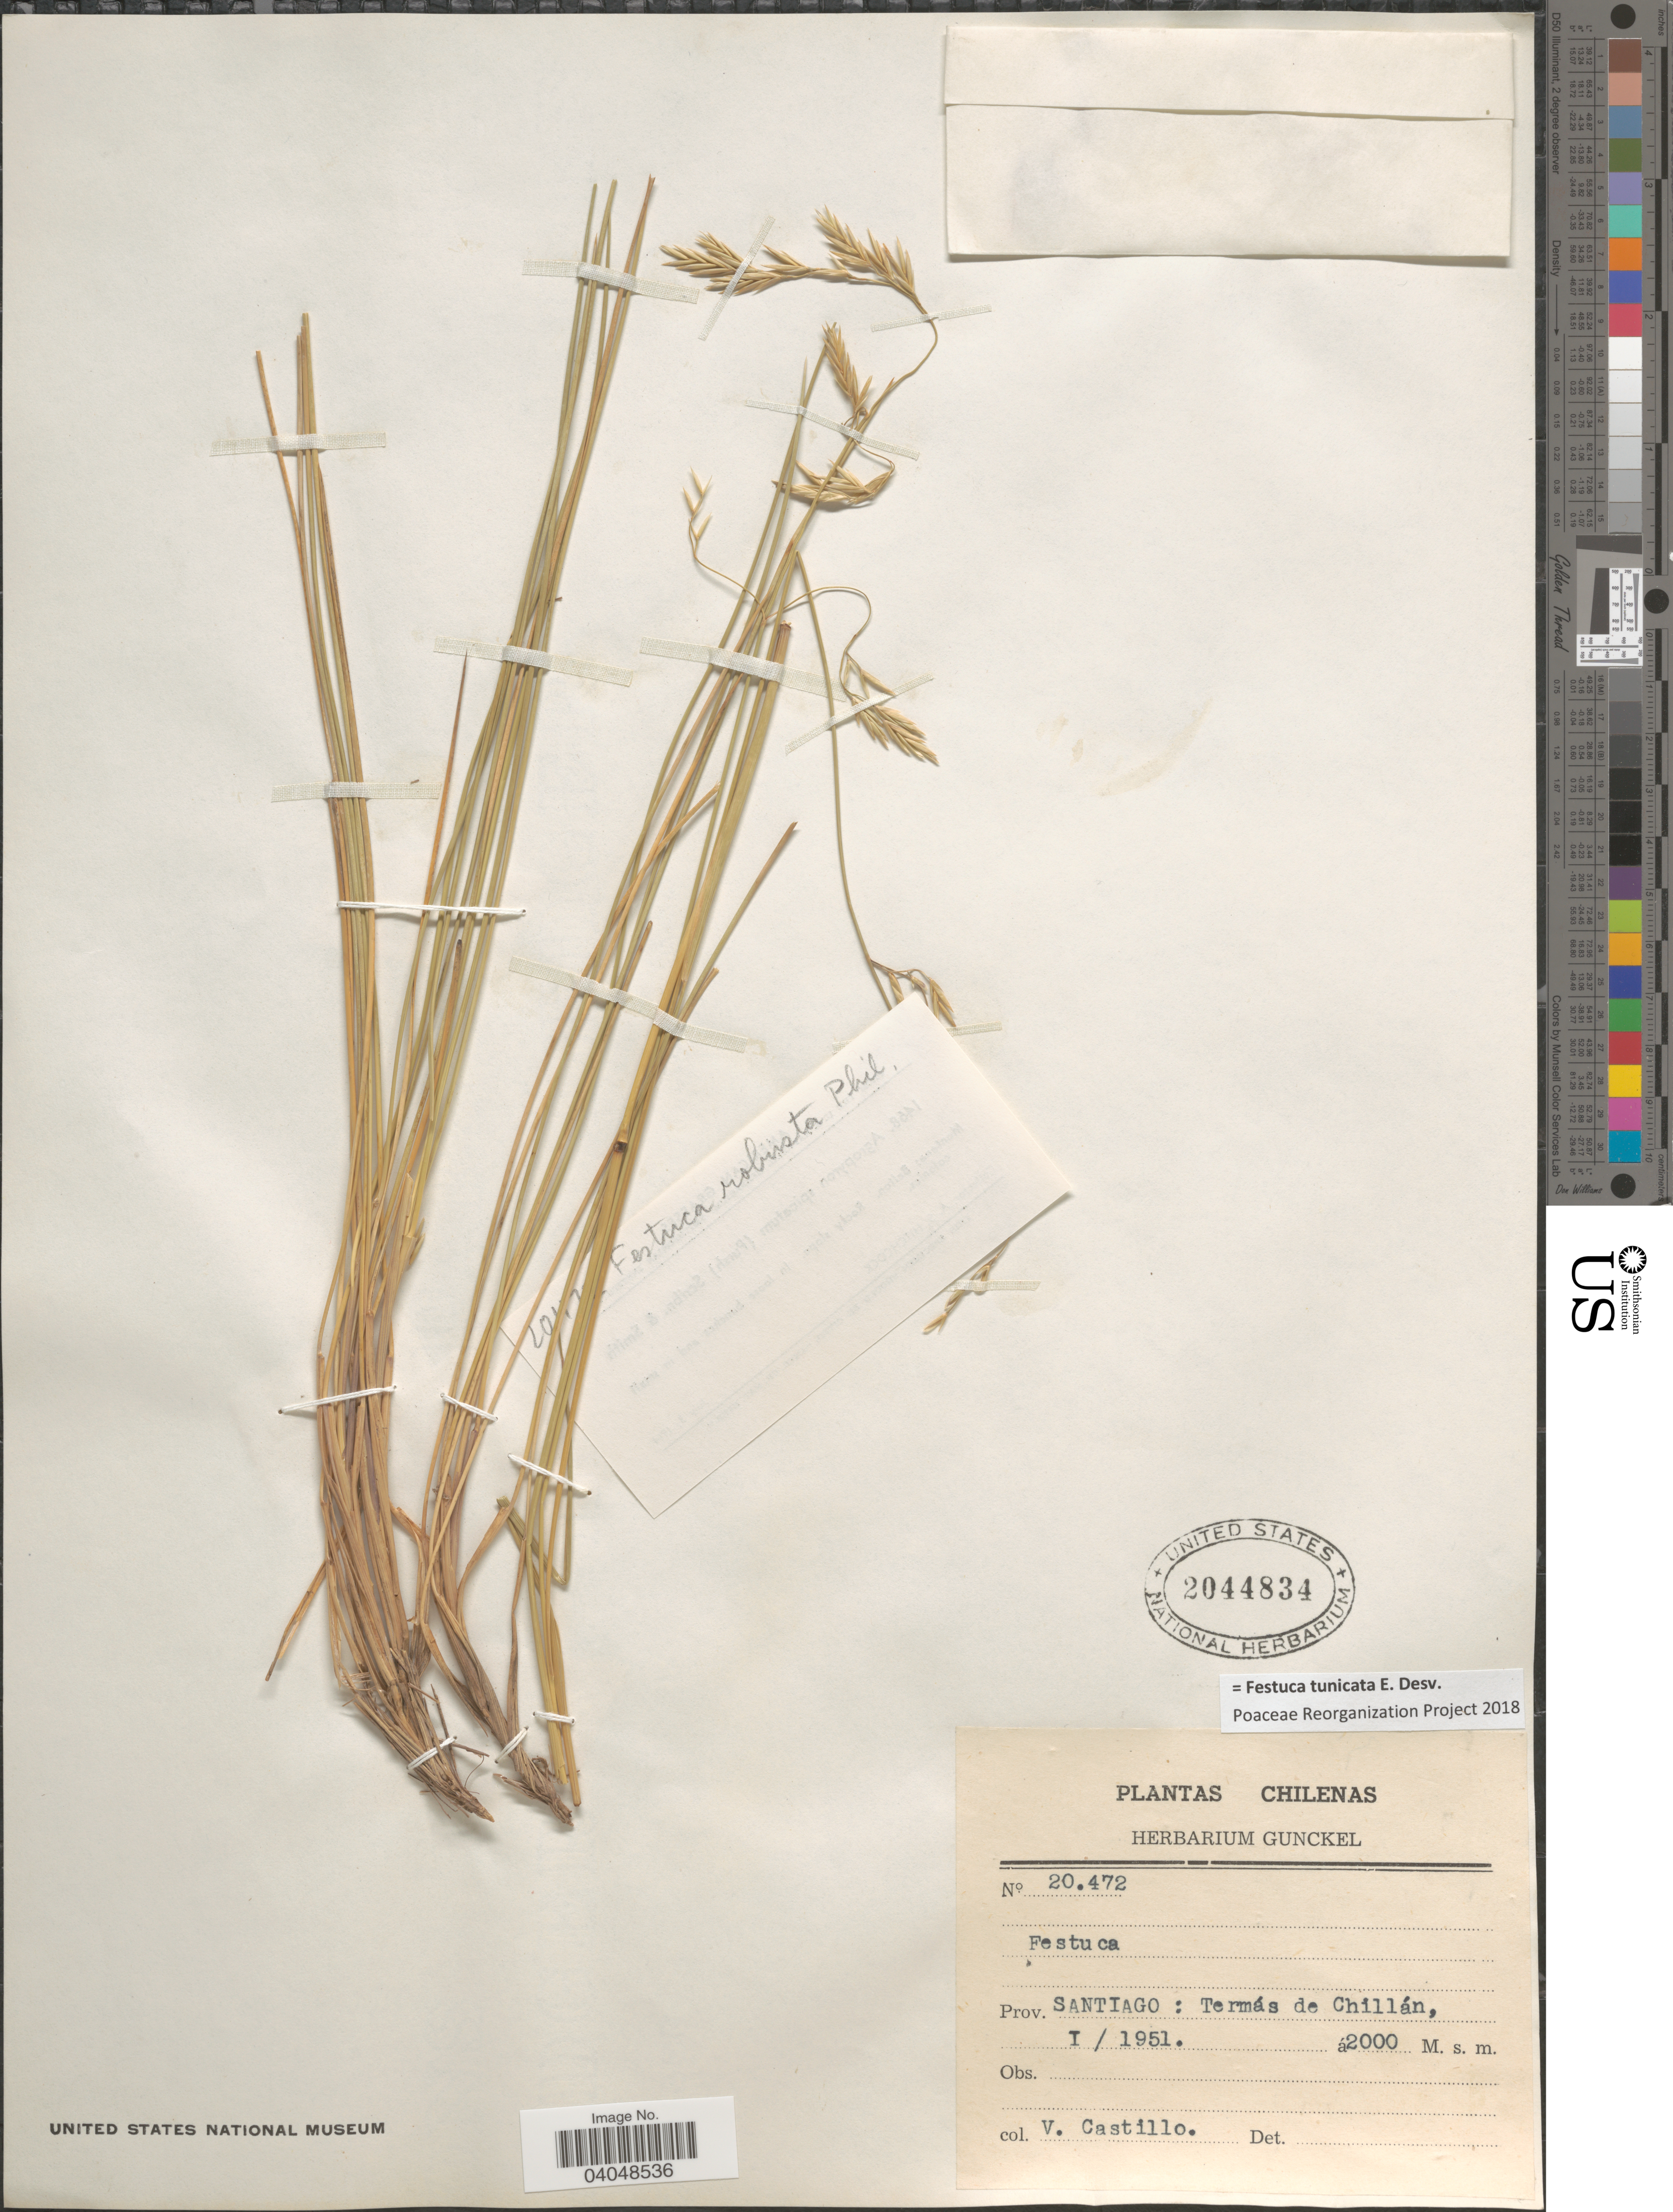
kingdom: Plantae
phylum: Tracheophyta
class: Liliopsida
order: Poales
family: Poaceae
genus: Festuca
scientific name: Festuca tunicata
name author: É. Desv.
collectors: V. Castillo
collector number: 20472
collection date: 1951-01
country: Chile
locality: Prov. Santiago : Termás de Chillán.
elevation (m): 2000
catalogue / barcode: US 2044834